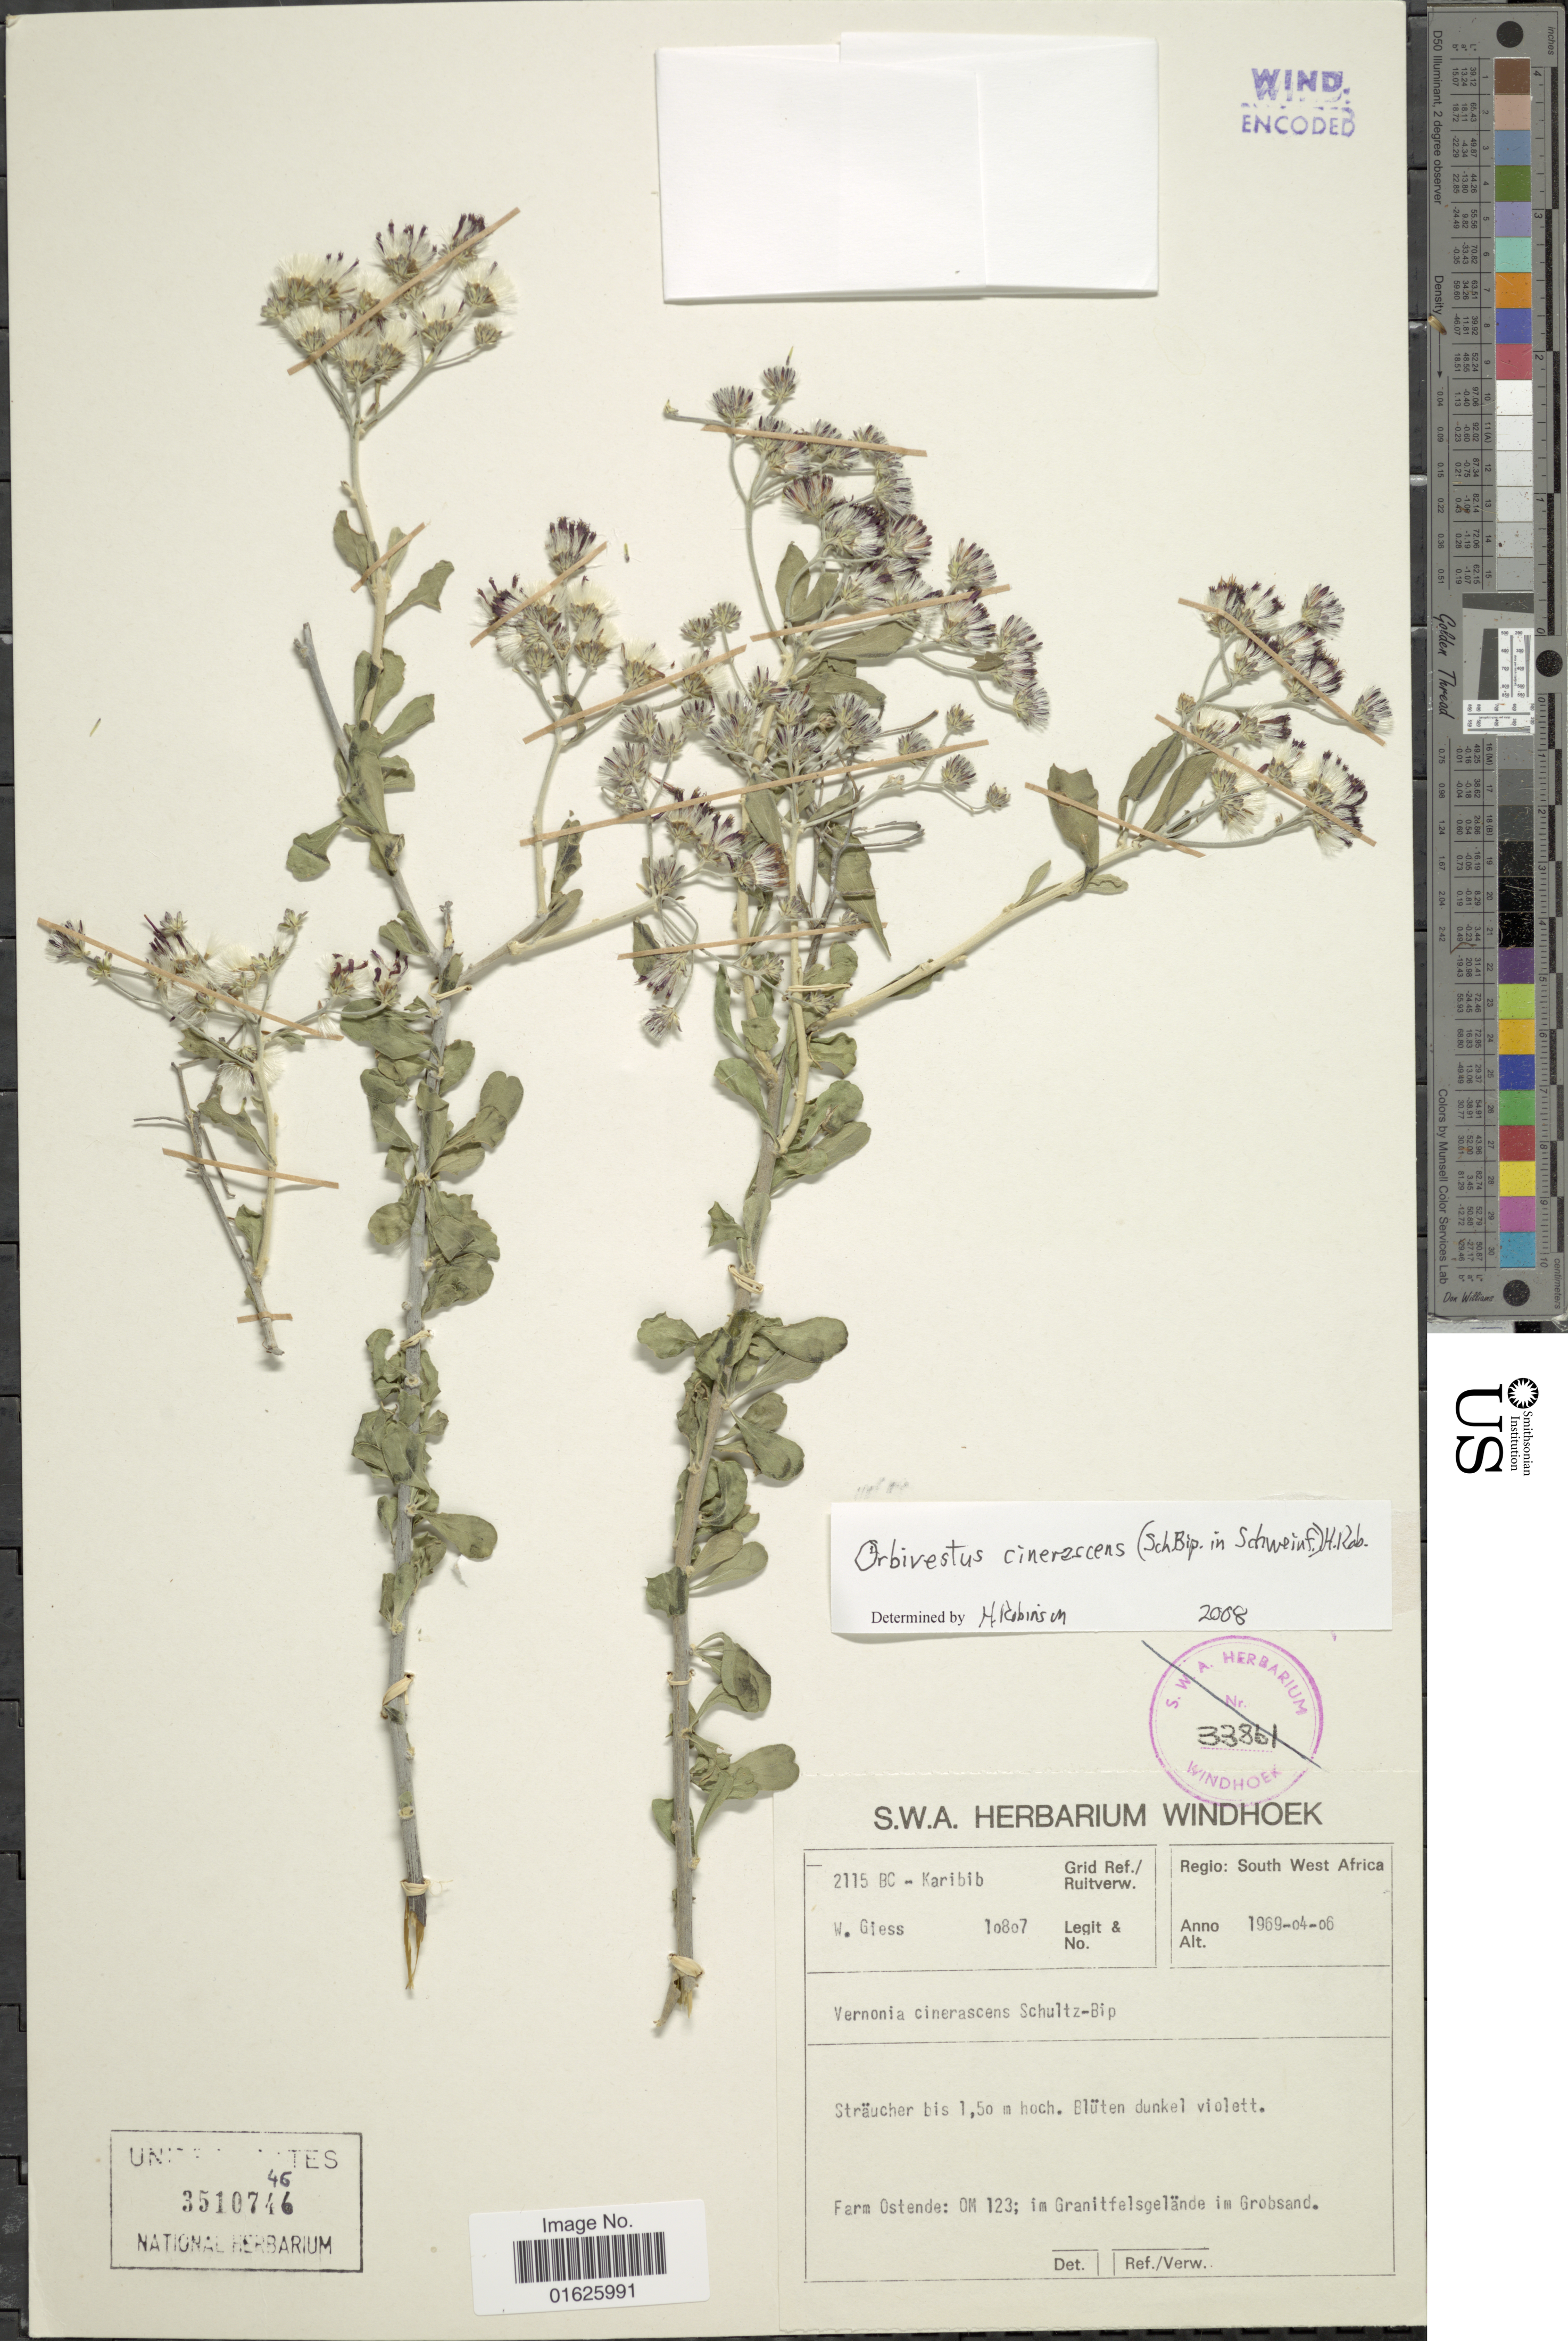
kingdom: Plantae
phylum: Tracheophyta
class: Magnoliopsida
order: Asterales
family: Asteraceae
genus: Orbivestus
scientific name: Orbivestus karaguensis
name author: (Oliv. & Hiern) H. Rob.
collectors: W. Giess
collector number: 10807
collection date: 1969-04-06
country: Namibia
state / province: Erongo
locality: Regio South West Africa, Sträucher , Blüten dunkel violett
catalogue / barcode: US 3510745